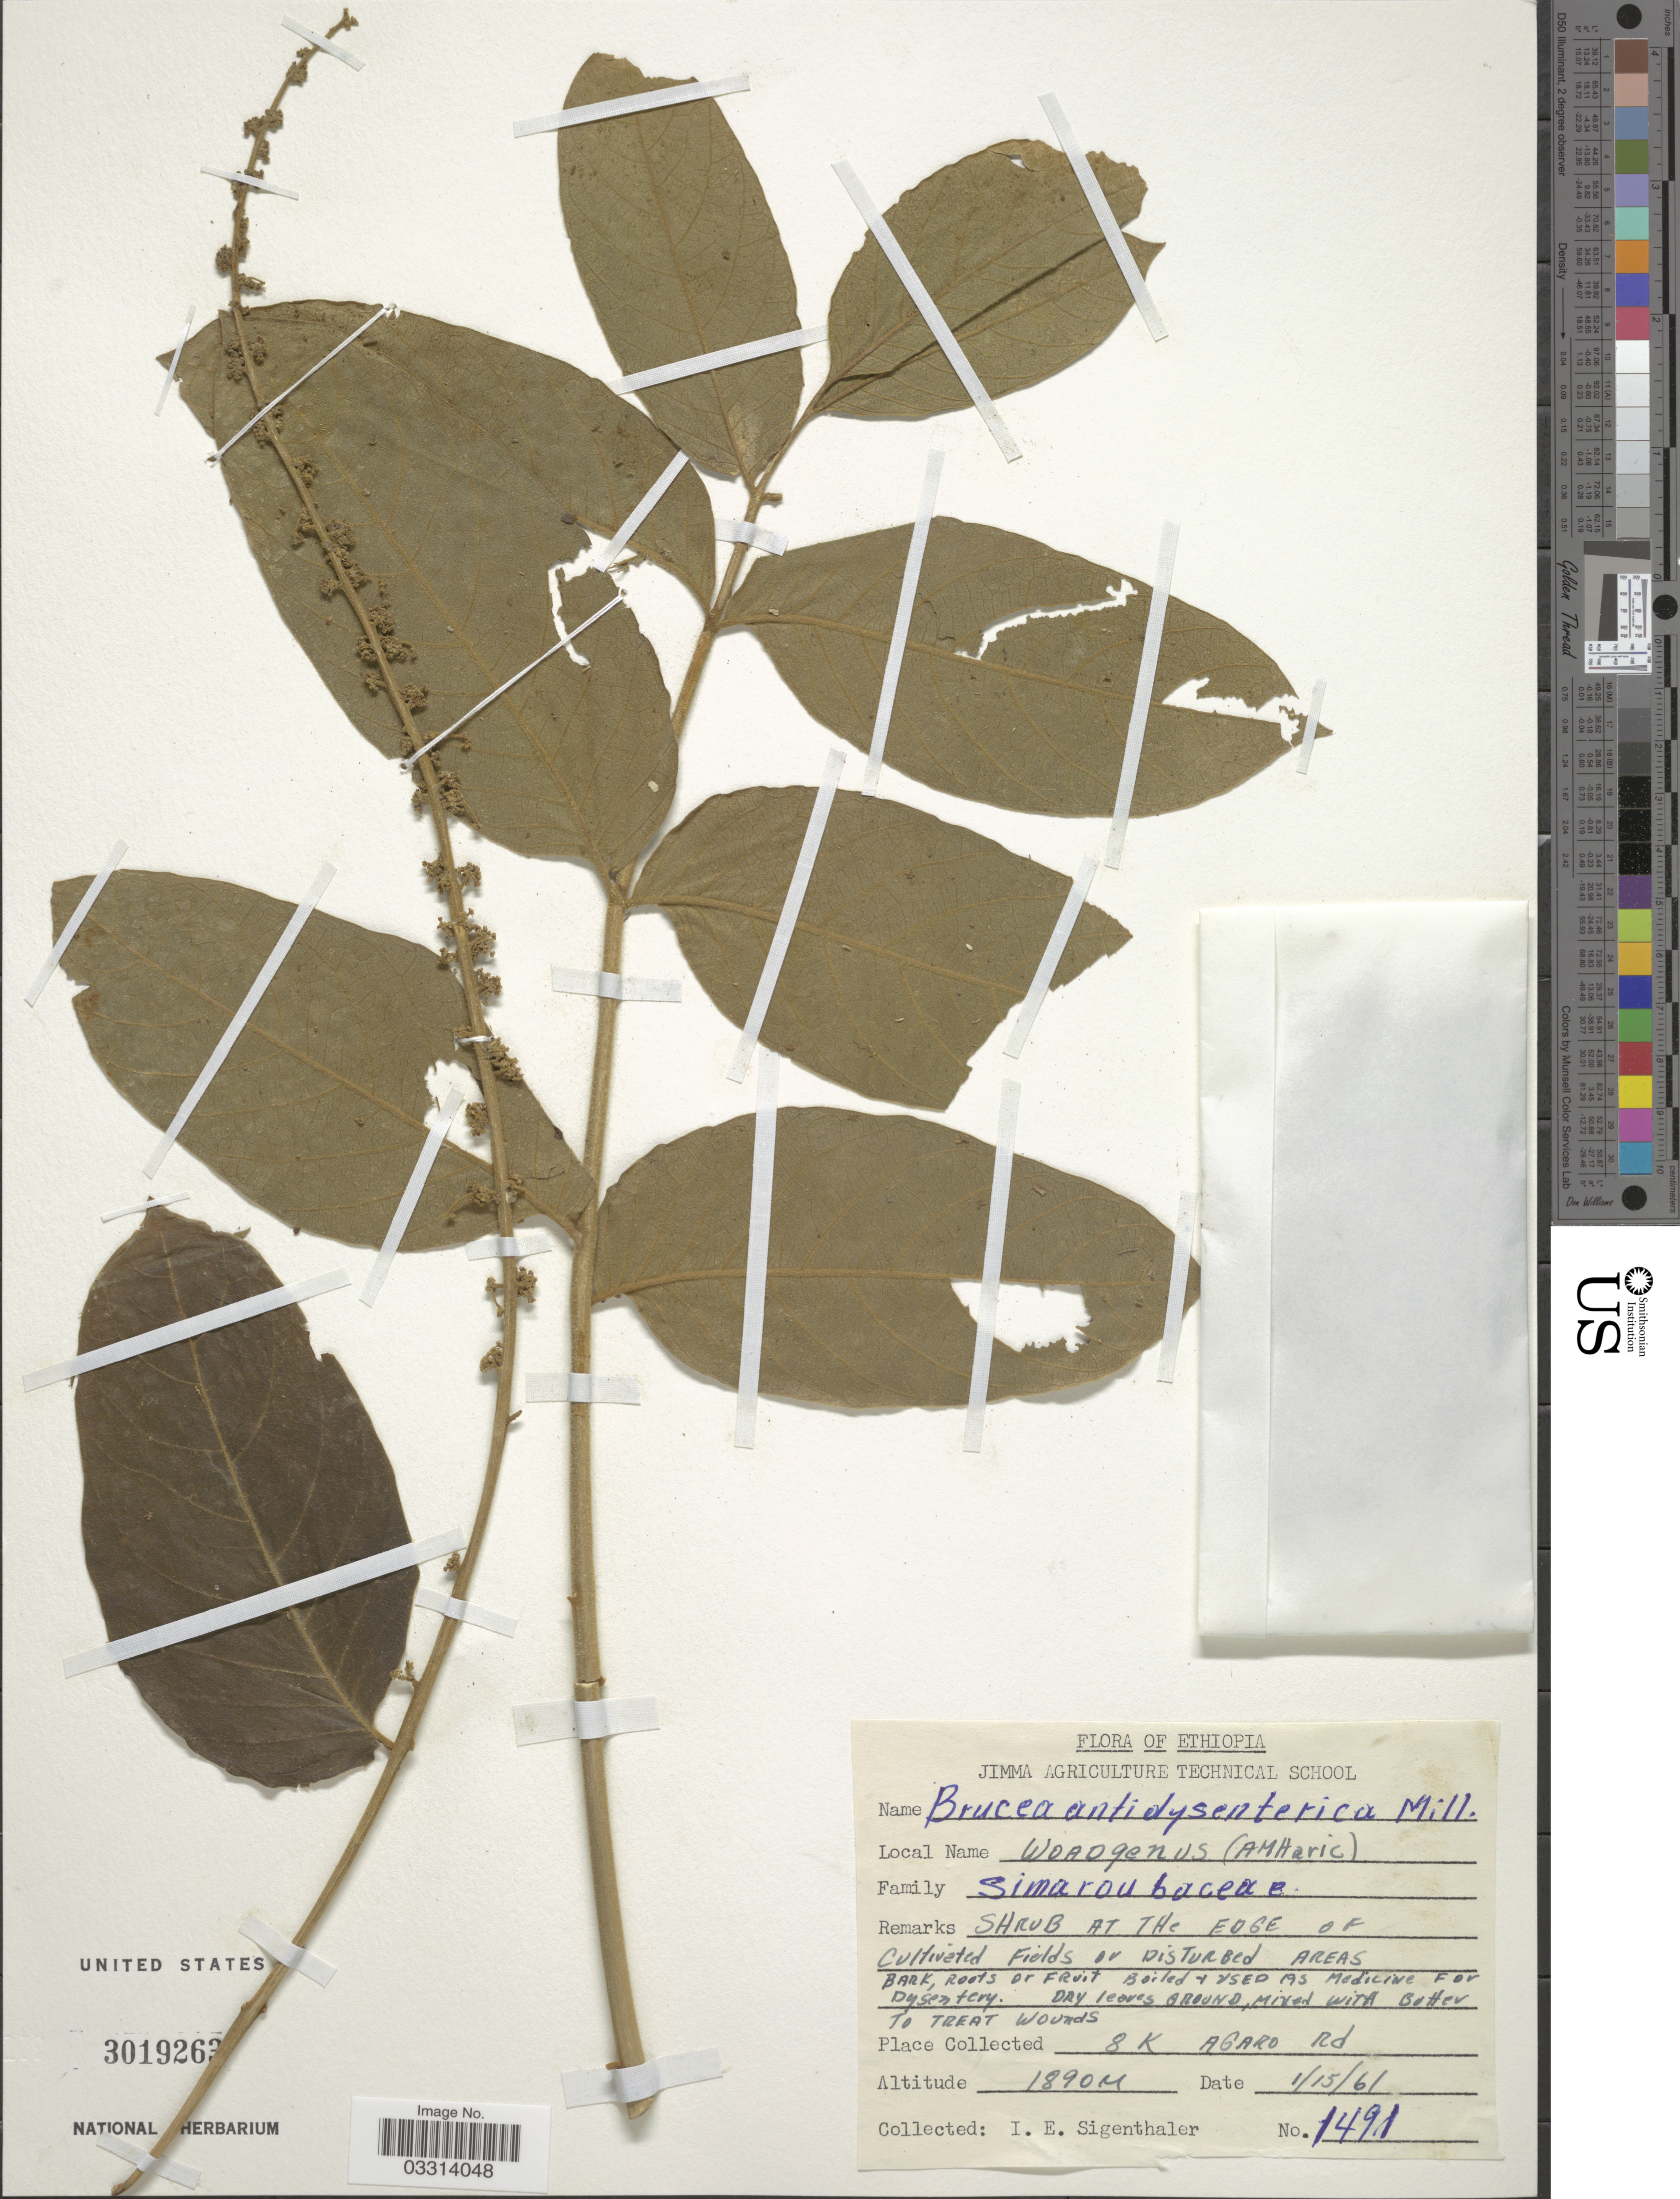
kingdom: Plantae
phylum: Tracheophyta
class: Magnoliopsida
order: Sapindales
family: Simaroubaceae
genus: Brucea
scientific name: Brucea antidysenterica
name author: J.F. Mill.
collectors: I. Sigenthaler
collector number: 1491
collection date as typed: Transcribed d/m/y: 15/1/61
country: Ethiopia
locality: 8 K Agaro Rd.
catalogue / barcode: US 3019263